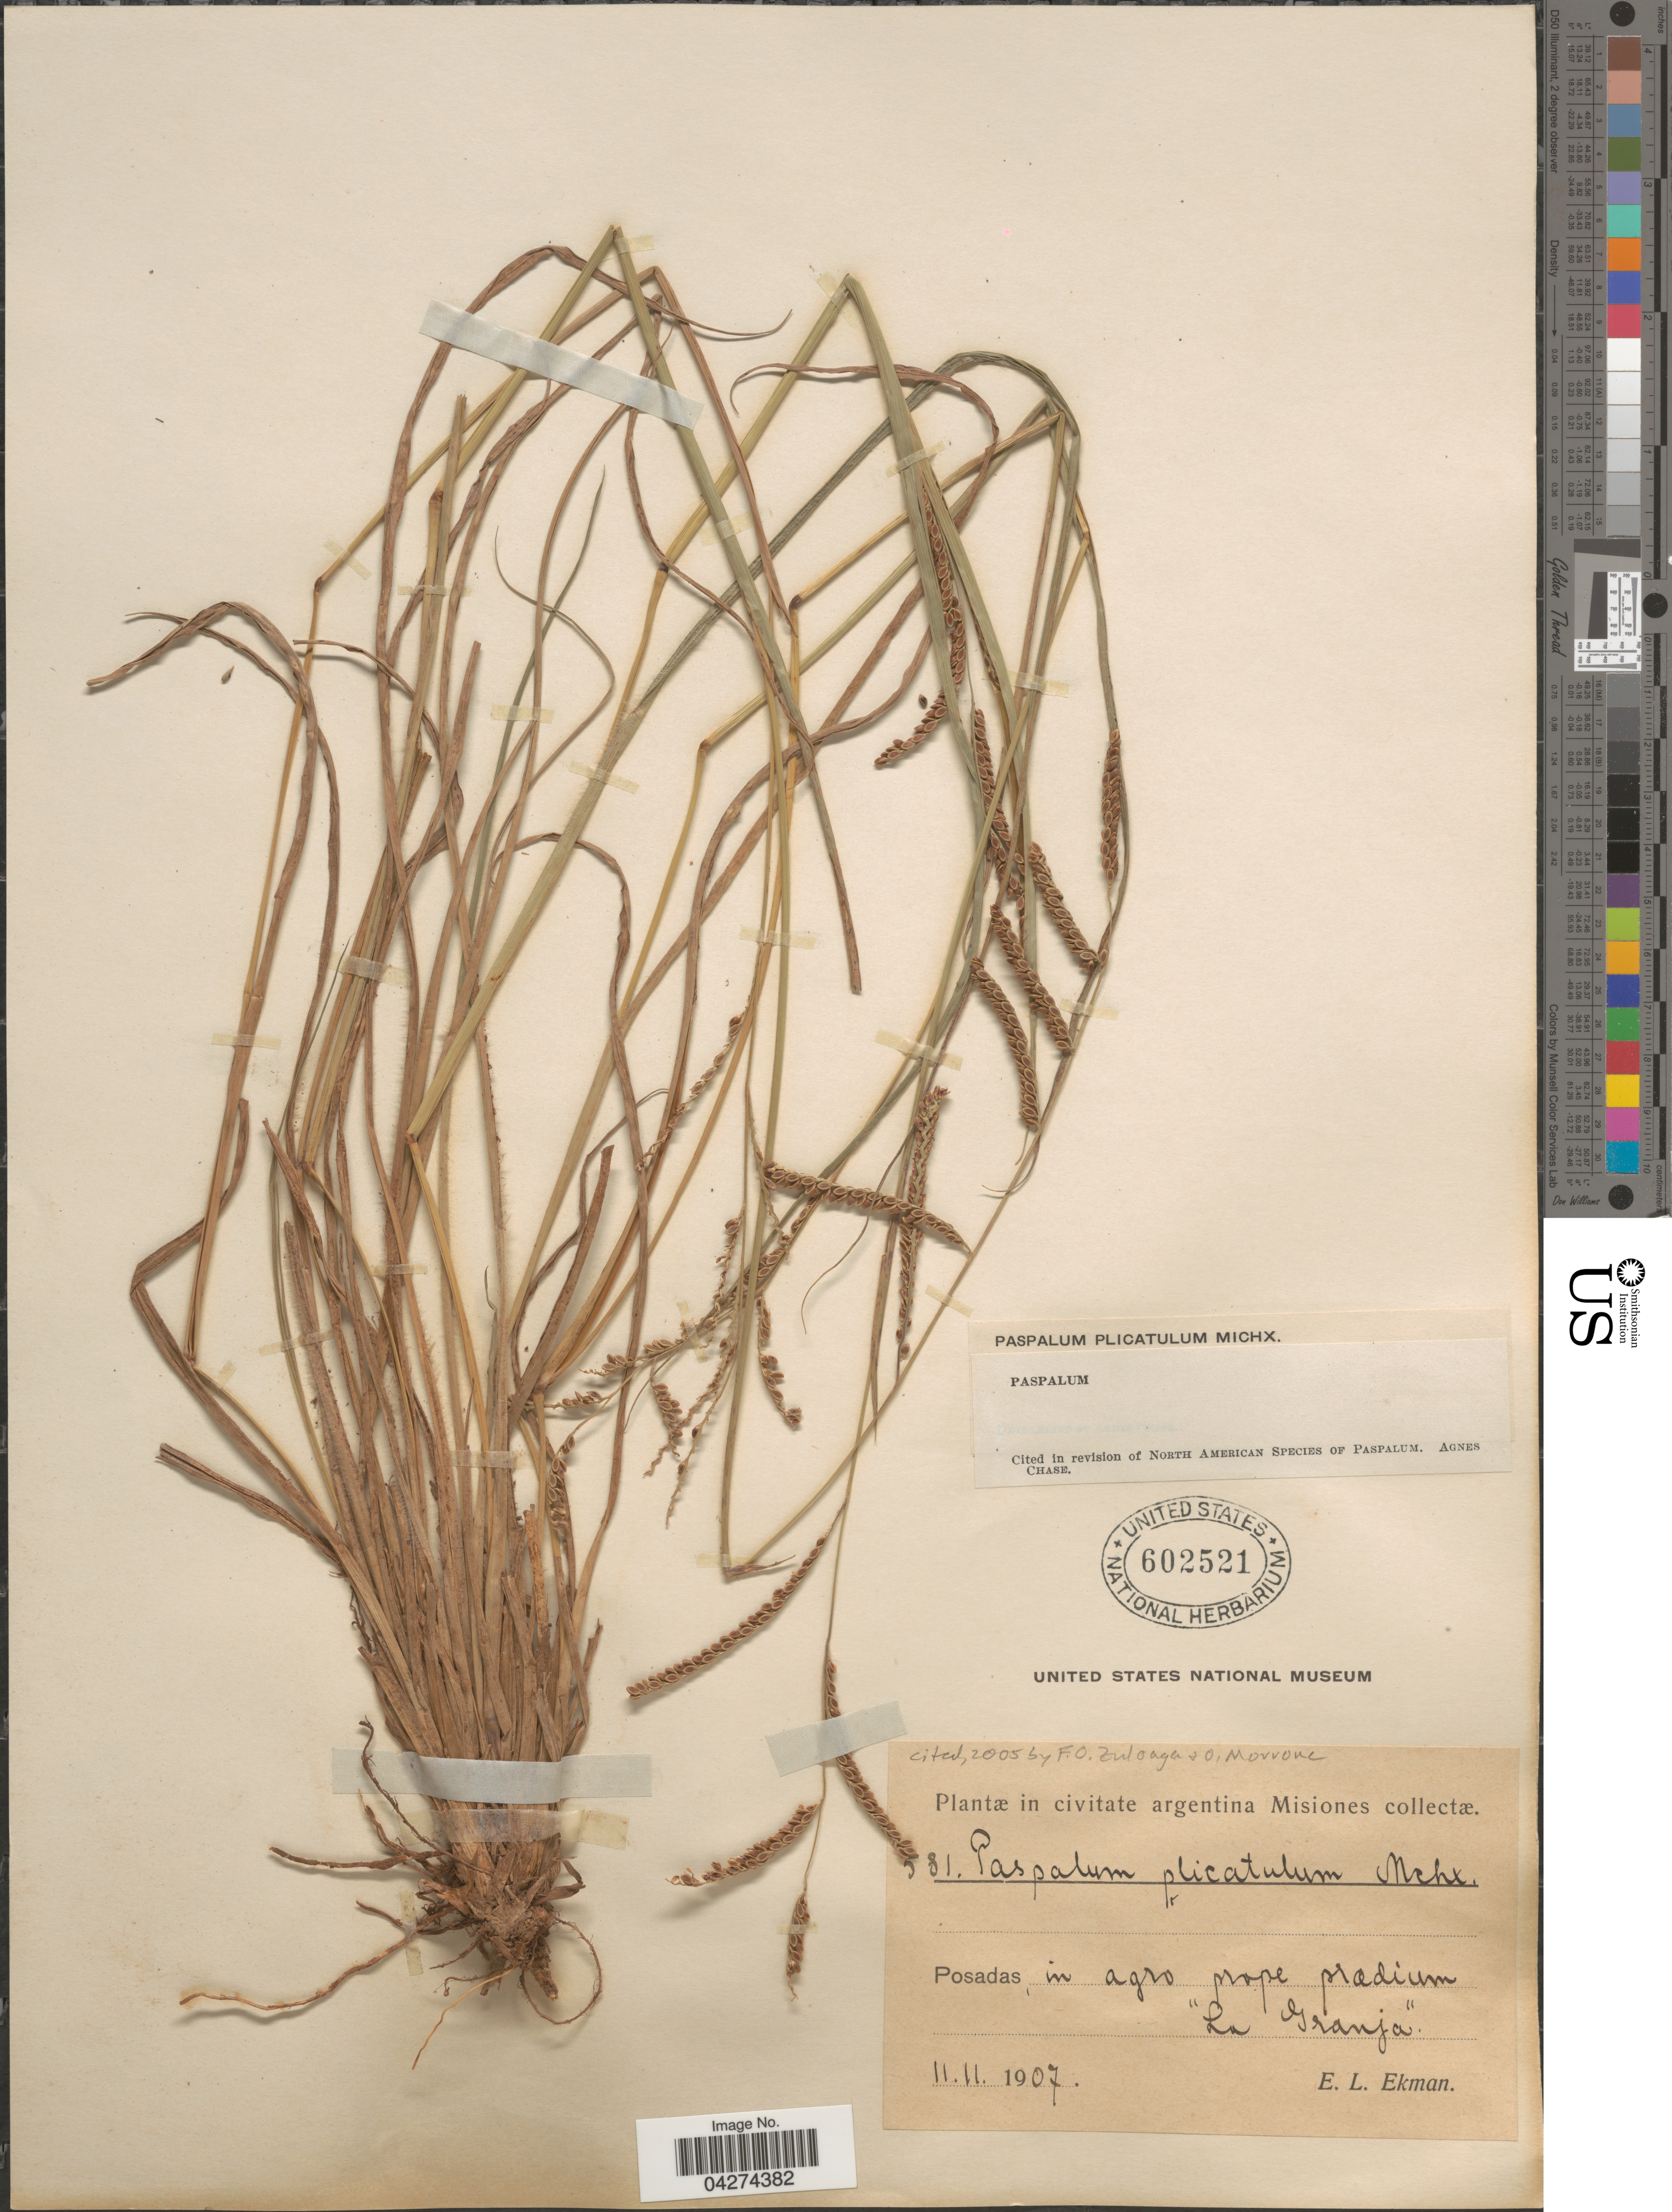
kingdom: Plantae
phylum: Tracheophyta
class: Liliopsida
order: Poales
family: Poaceae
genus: Paspalum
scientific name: Paspalum plicatulum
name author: Michx.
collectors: E. L. Ekman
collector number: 581*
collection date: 1907-11-11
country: Argentina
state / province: Misiones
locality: Posadas, in agro prope pradium. "La Granja".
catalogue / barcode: US 602521